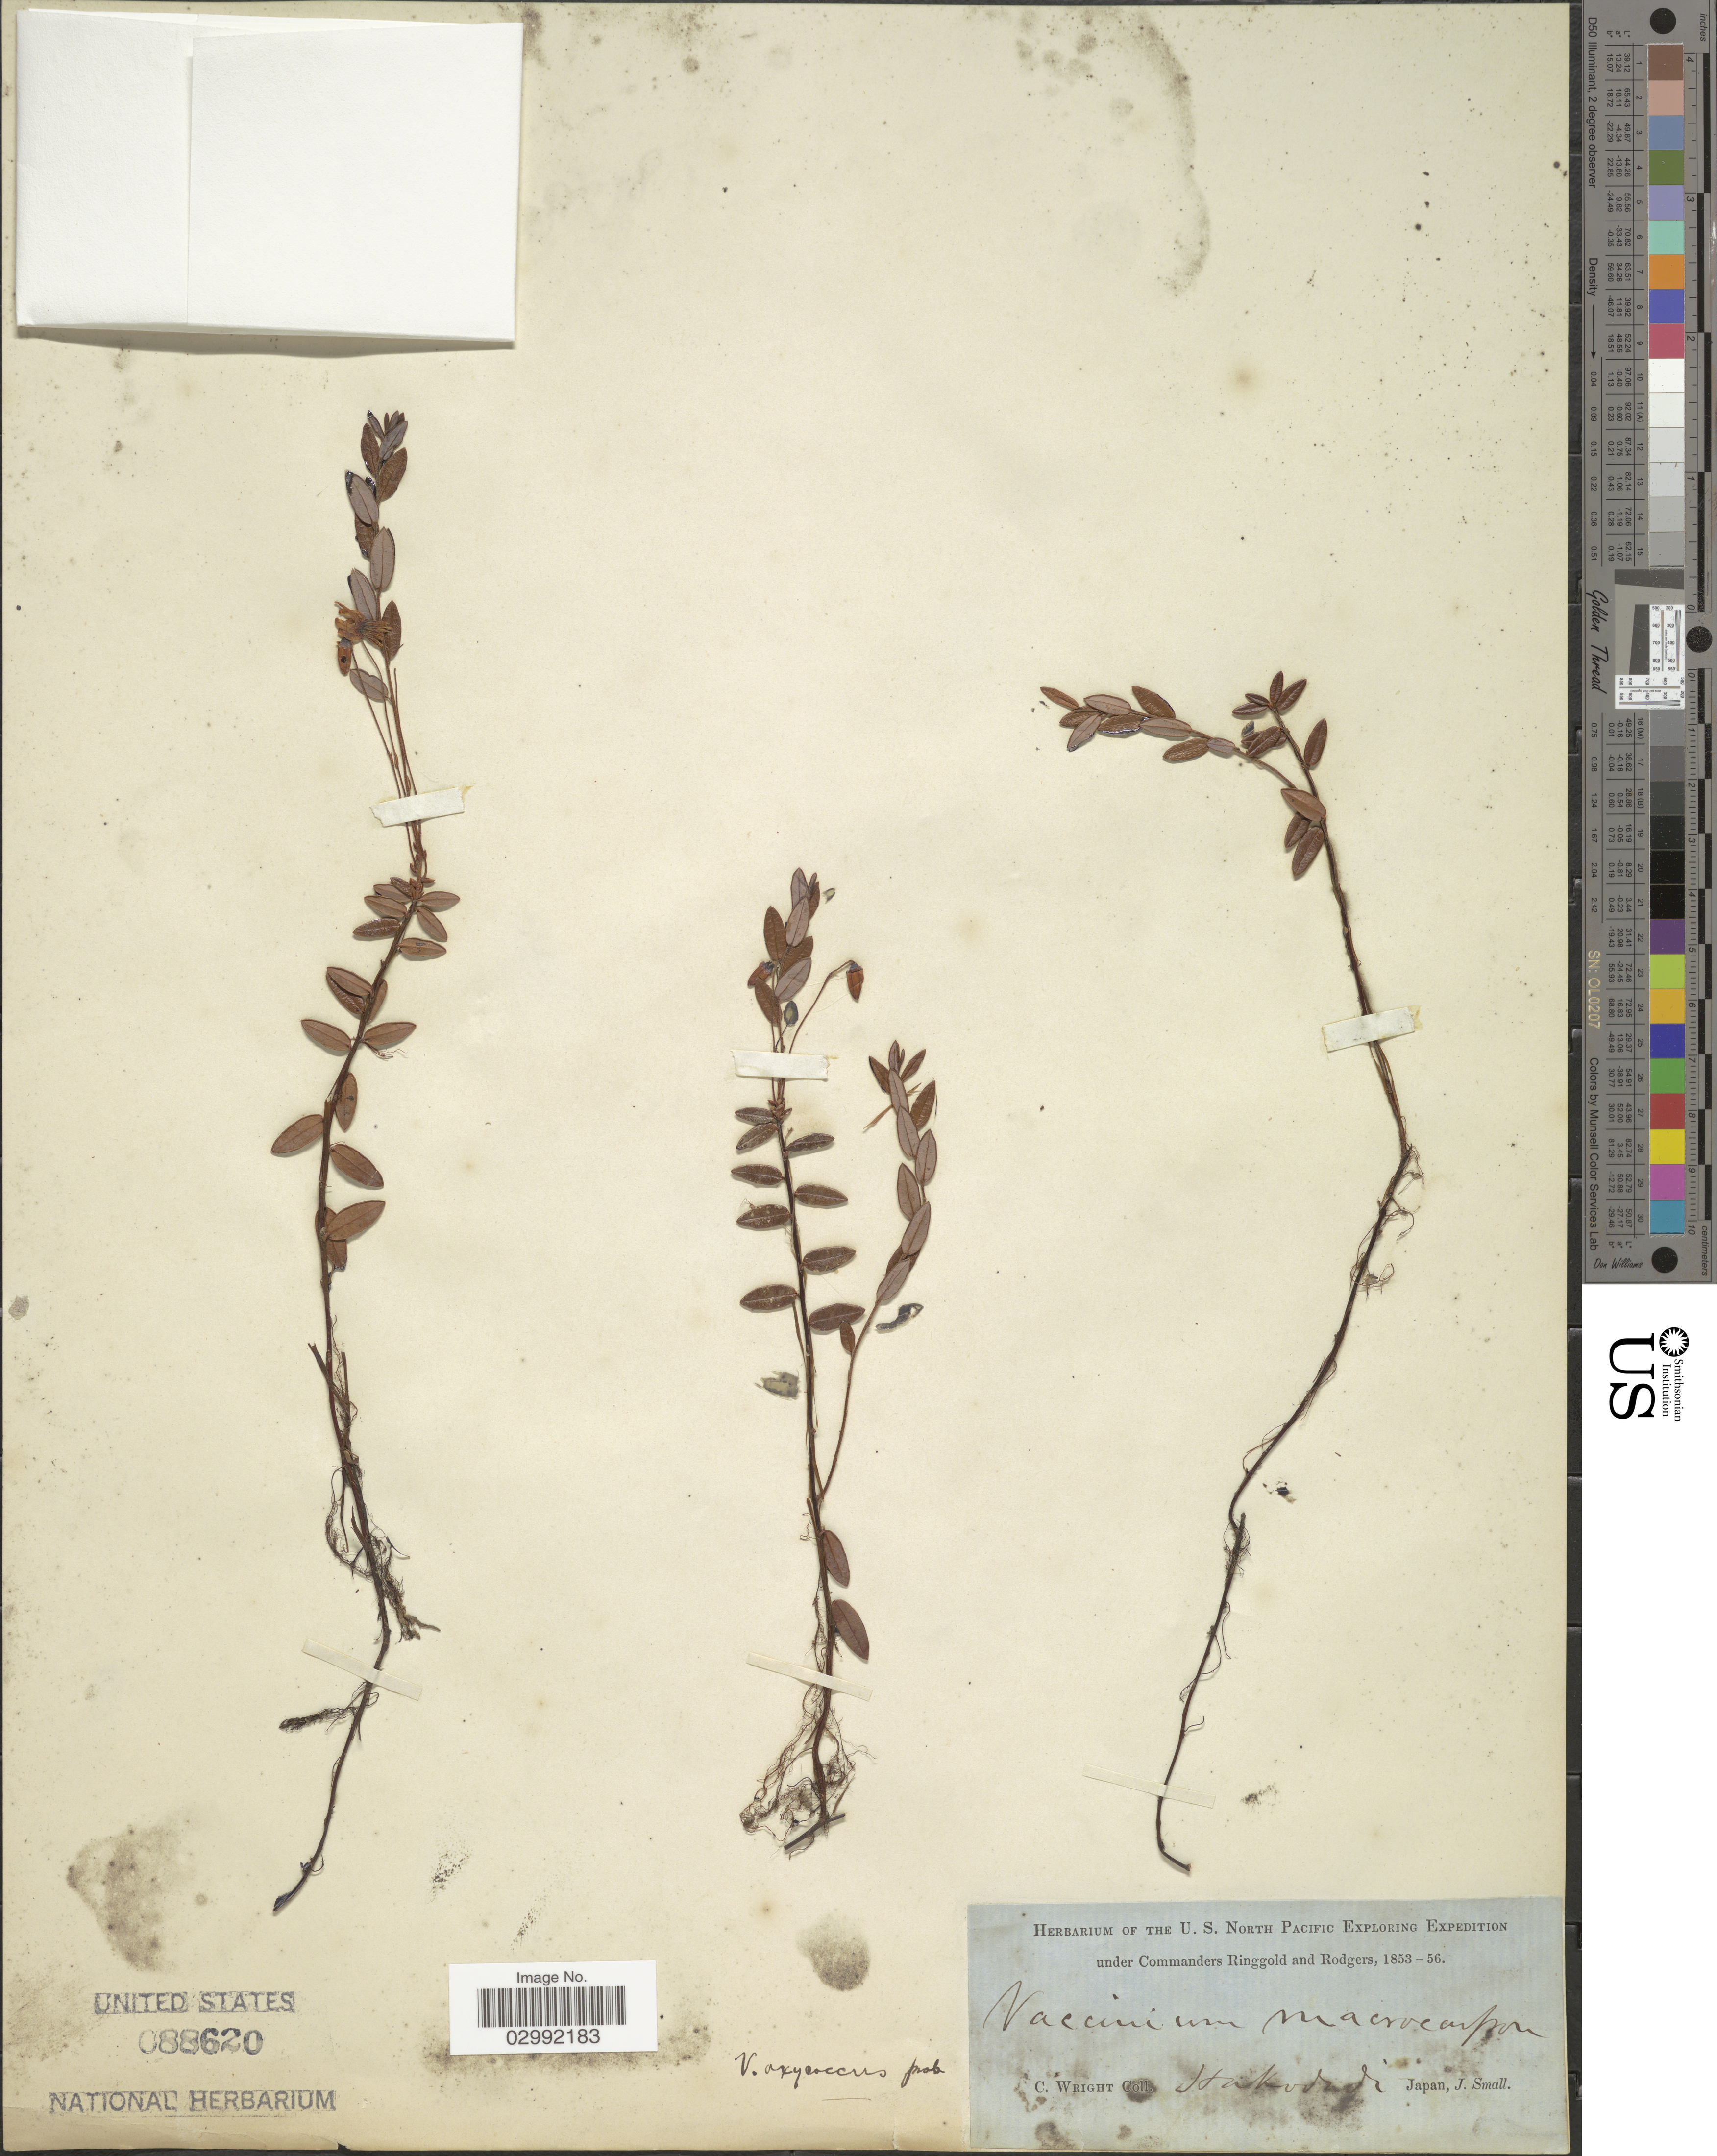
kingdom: Plantae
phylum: Tracheophyta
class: Magnoliopsida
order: Ericales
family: Ericaceae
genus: Vaccinium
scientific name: Vaccinium oxycoccos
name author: L.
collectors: C. Wright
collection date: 1853/1856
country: Japan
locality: U.S. North Pacific , Hakodadi.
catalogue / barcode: US 88620